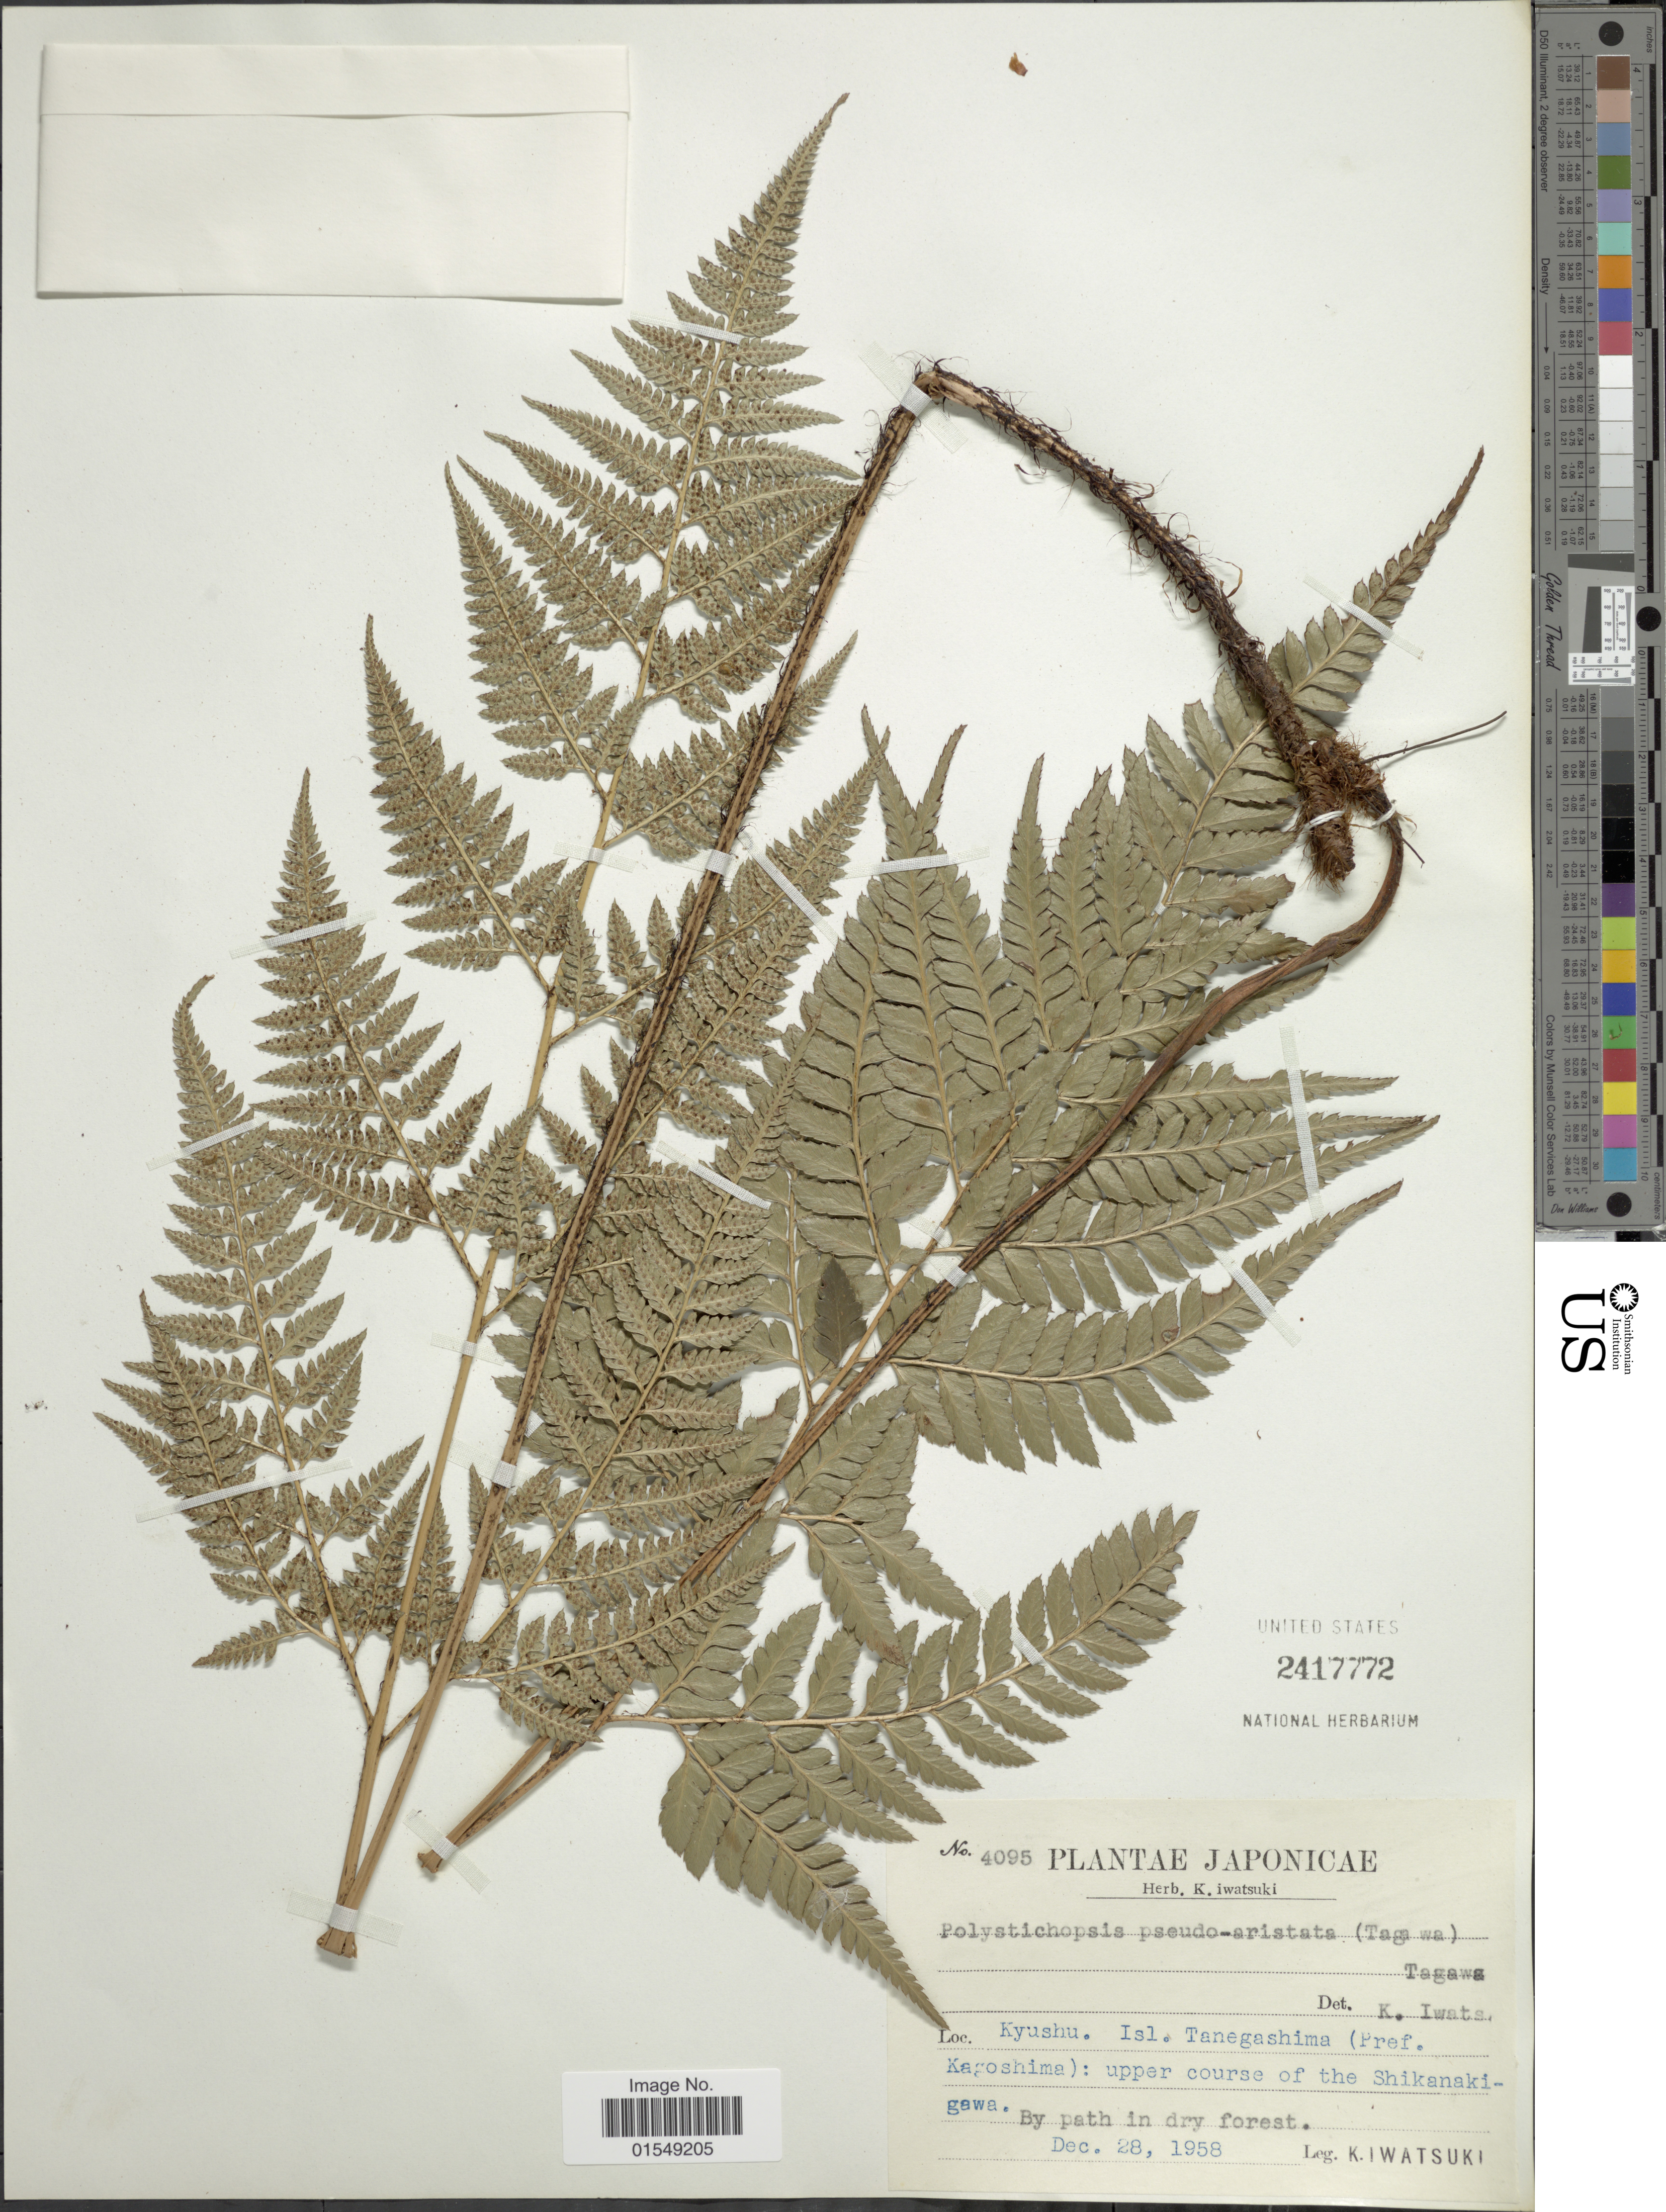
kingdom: Plantae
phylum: Tracheophyta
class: Polypodiopsida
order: Polypodiales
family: Dryopteridaceae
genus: Arachniodes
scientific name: Arachniodes pseudoaristata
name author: (Tagawa) Ohwi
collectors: K. Iwatsuki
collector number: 4095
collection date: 1958-12-28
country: Japan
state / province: Kagosima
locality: Japonicae, Kyushu. Isl. Tanegashima (Pref. Kagoshima): upper course of the Shikanakigawa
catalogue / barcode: US 2417772